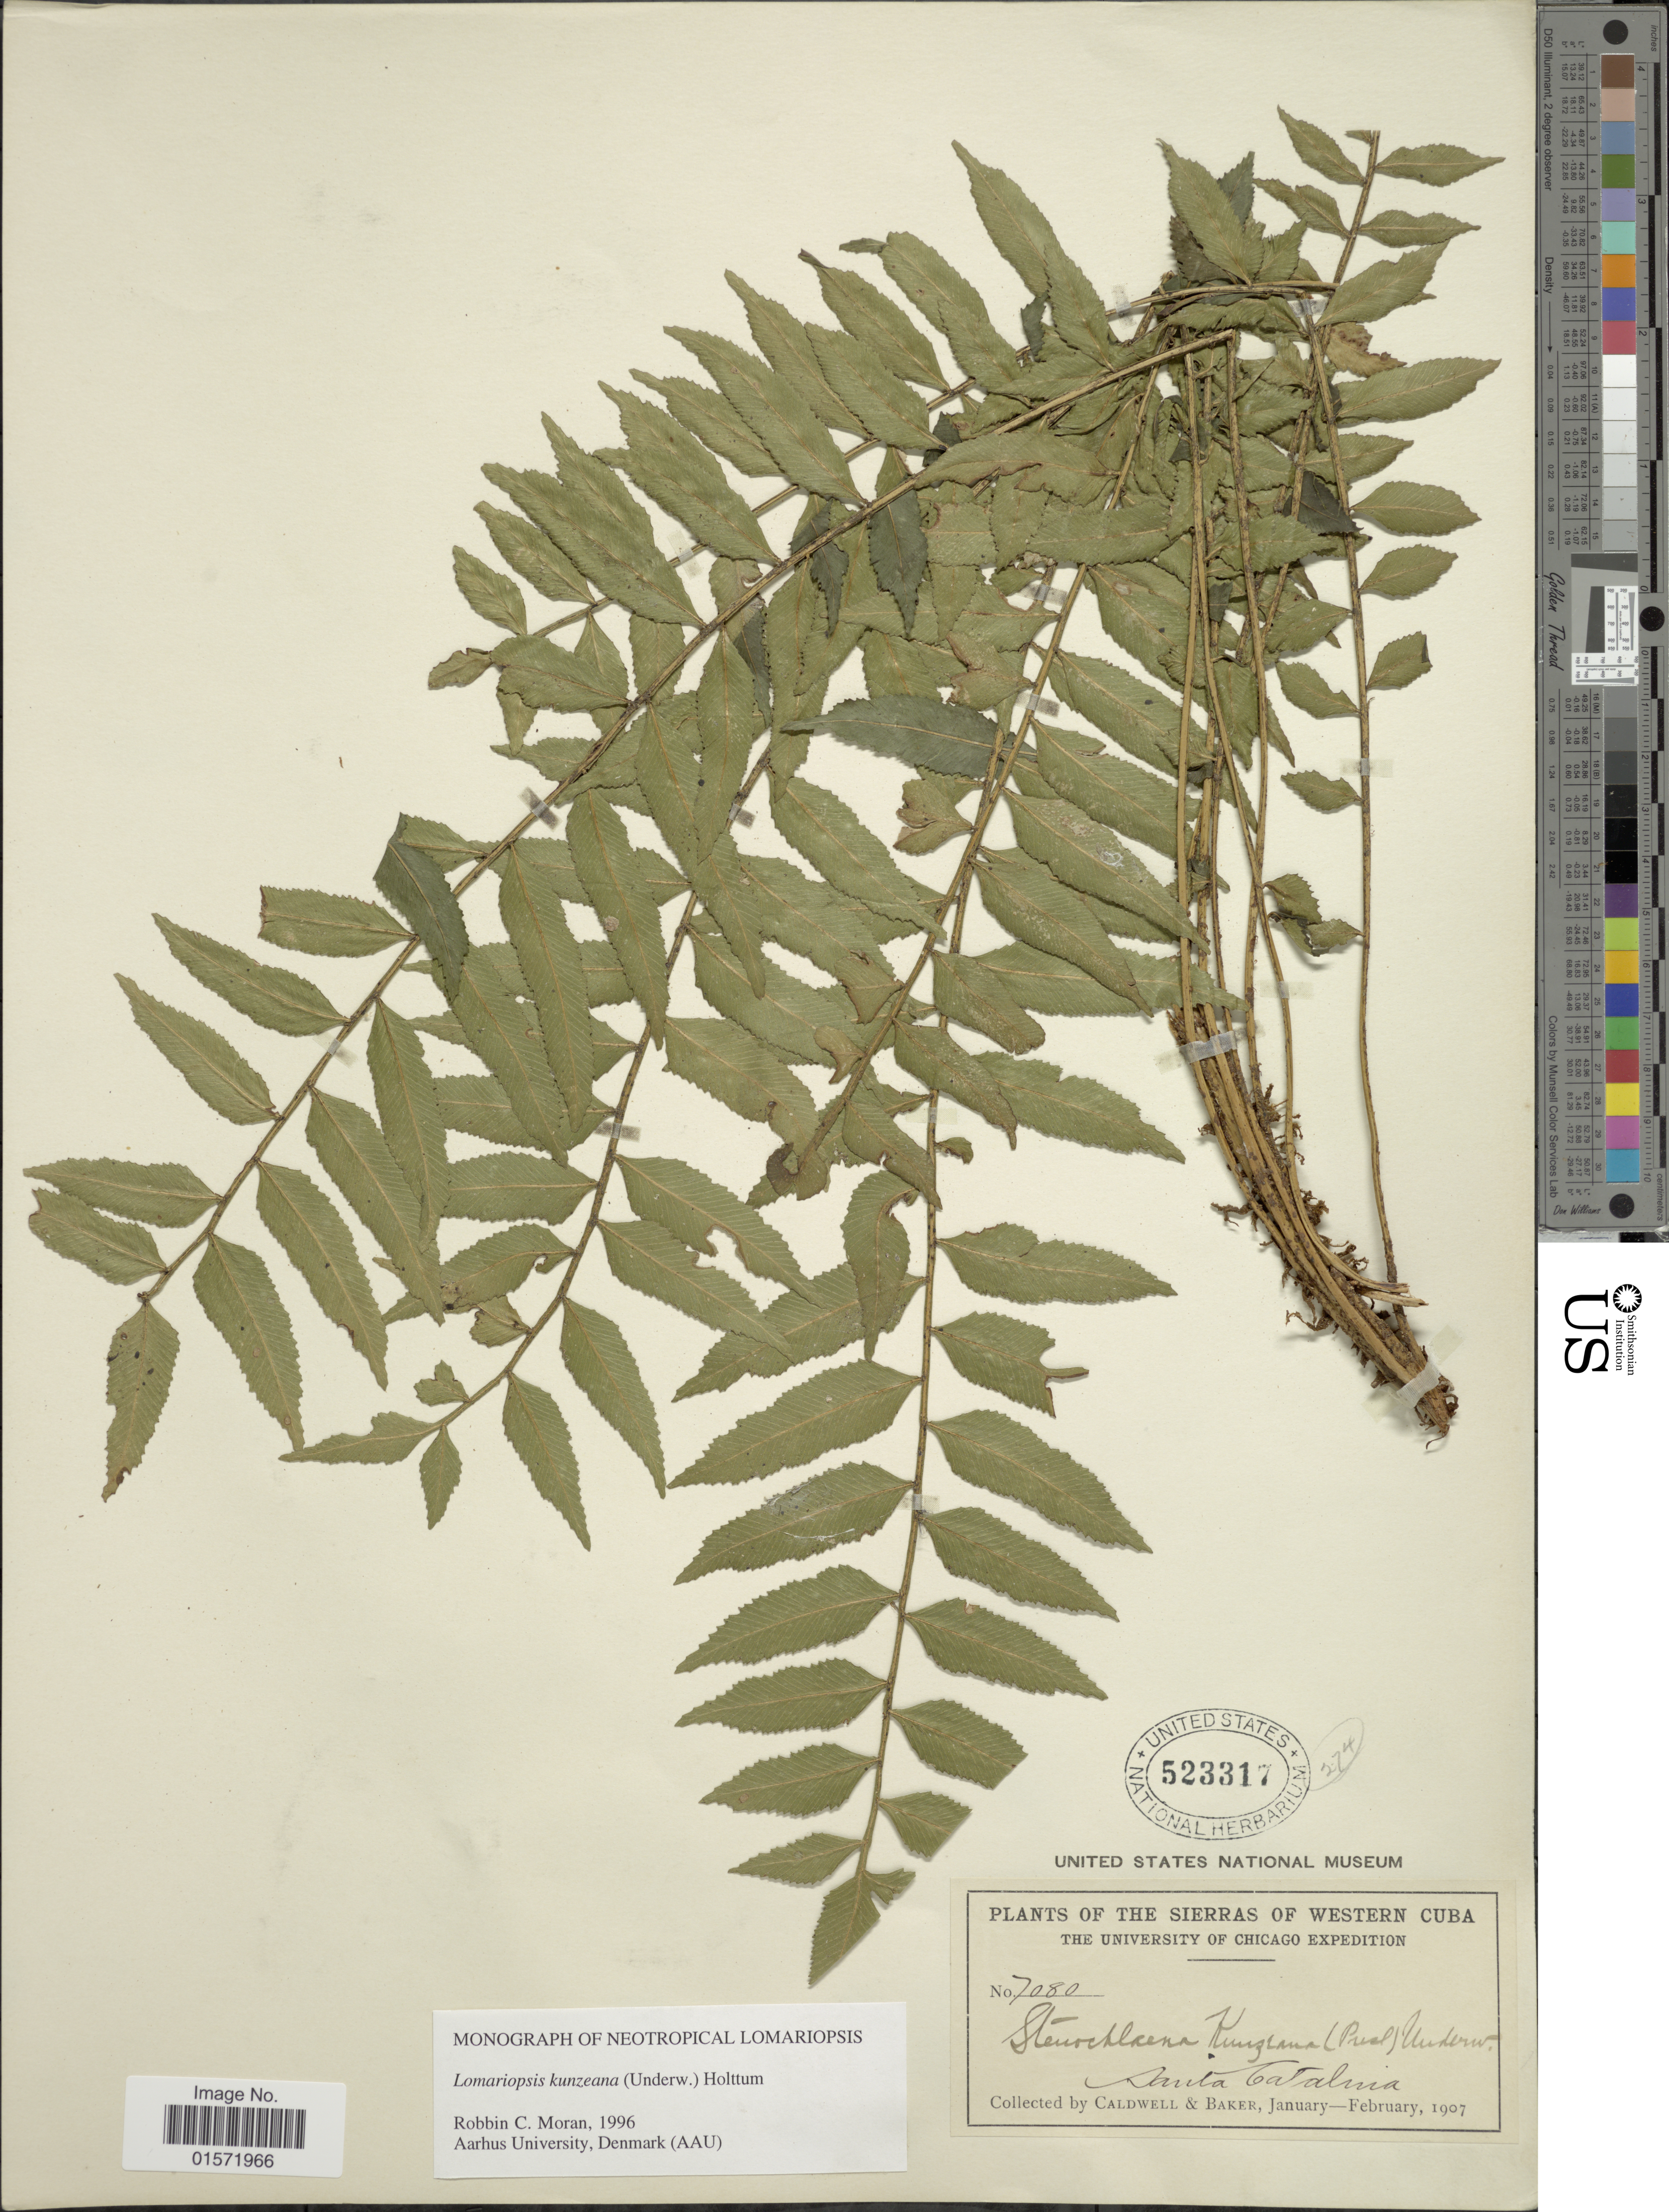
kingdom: Plantae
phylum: Tracheophyta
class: Polypodiopsida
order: Polypodiales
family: Lomariopsidaceae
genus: Lomariopsis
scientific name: Lomariopsis kunzeana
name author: (Underw.) Holttum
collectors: -. Caldwell & -- Baker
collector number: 7080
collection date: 1907-01/1907-02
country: Cuba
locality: The Sierras of Western Cuba, Santa Catalina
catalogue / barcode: US 523317